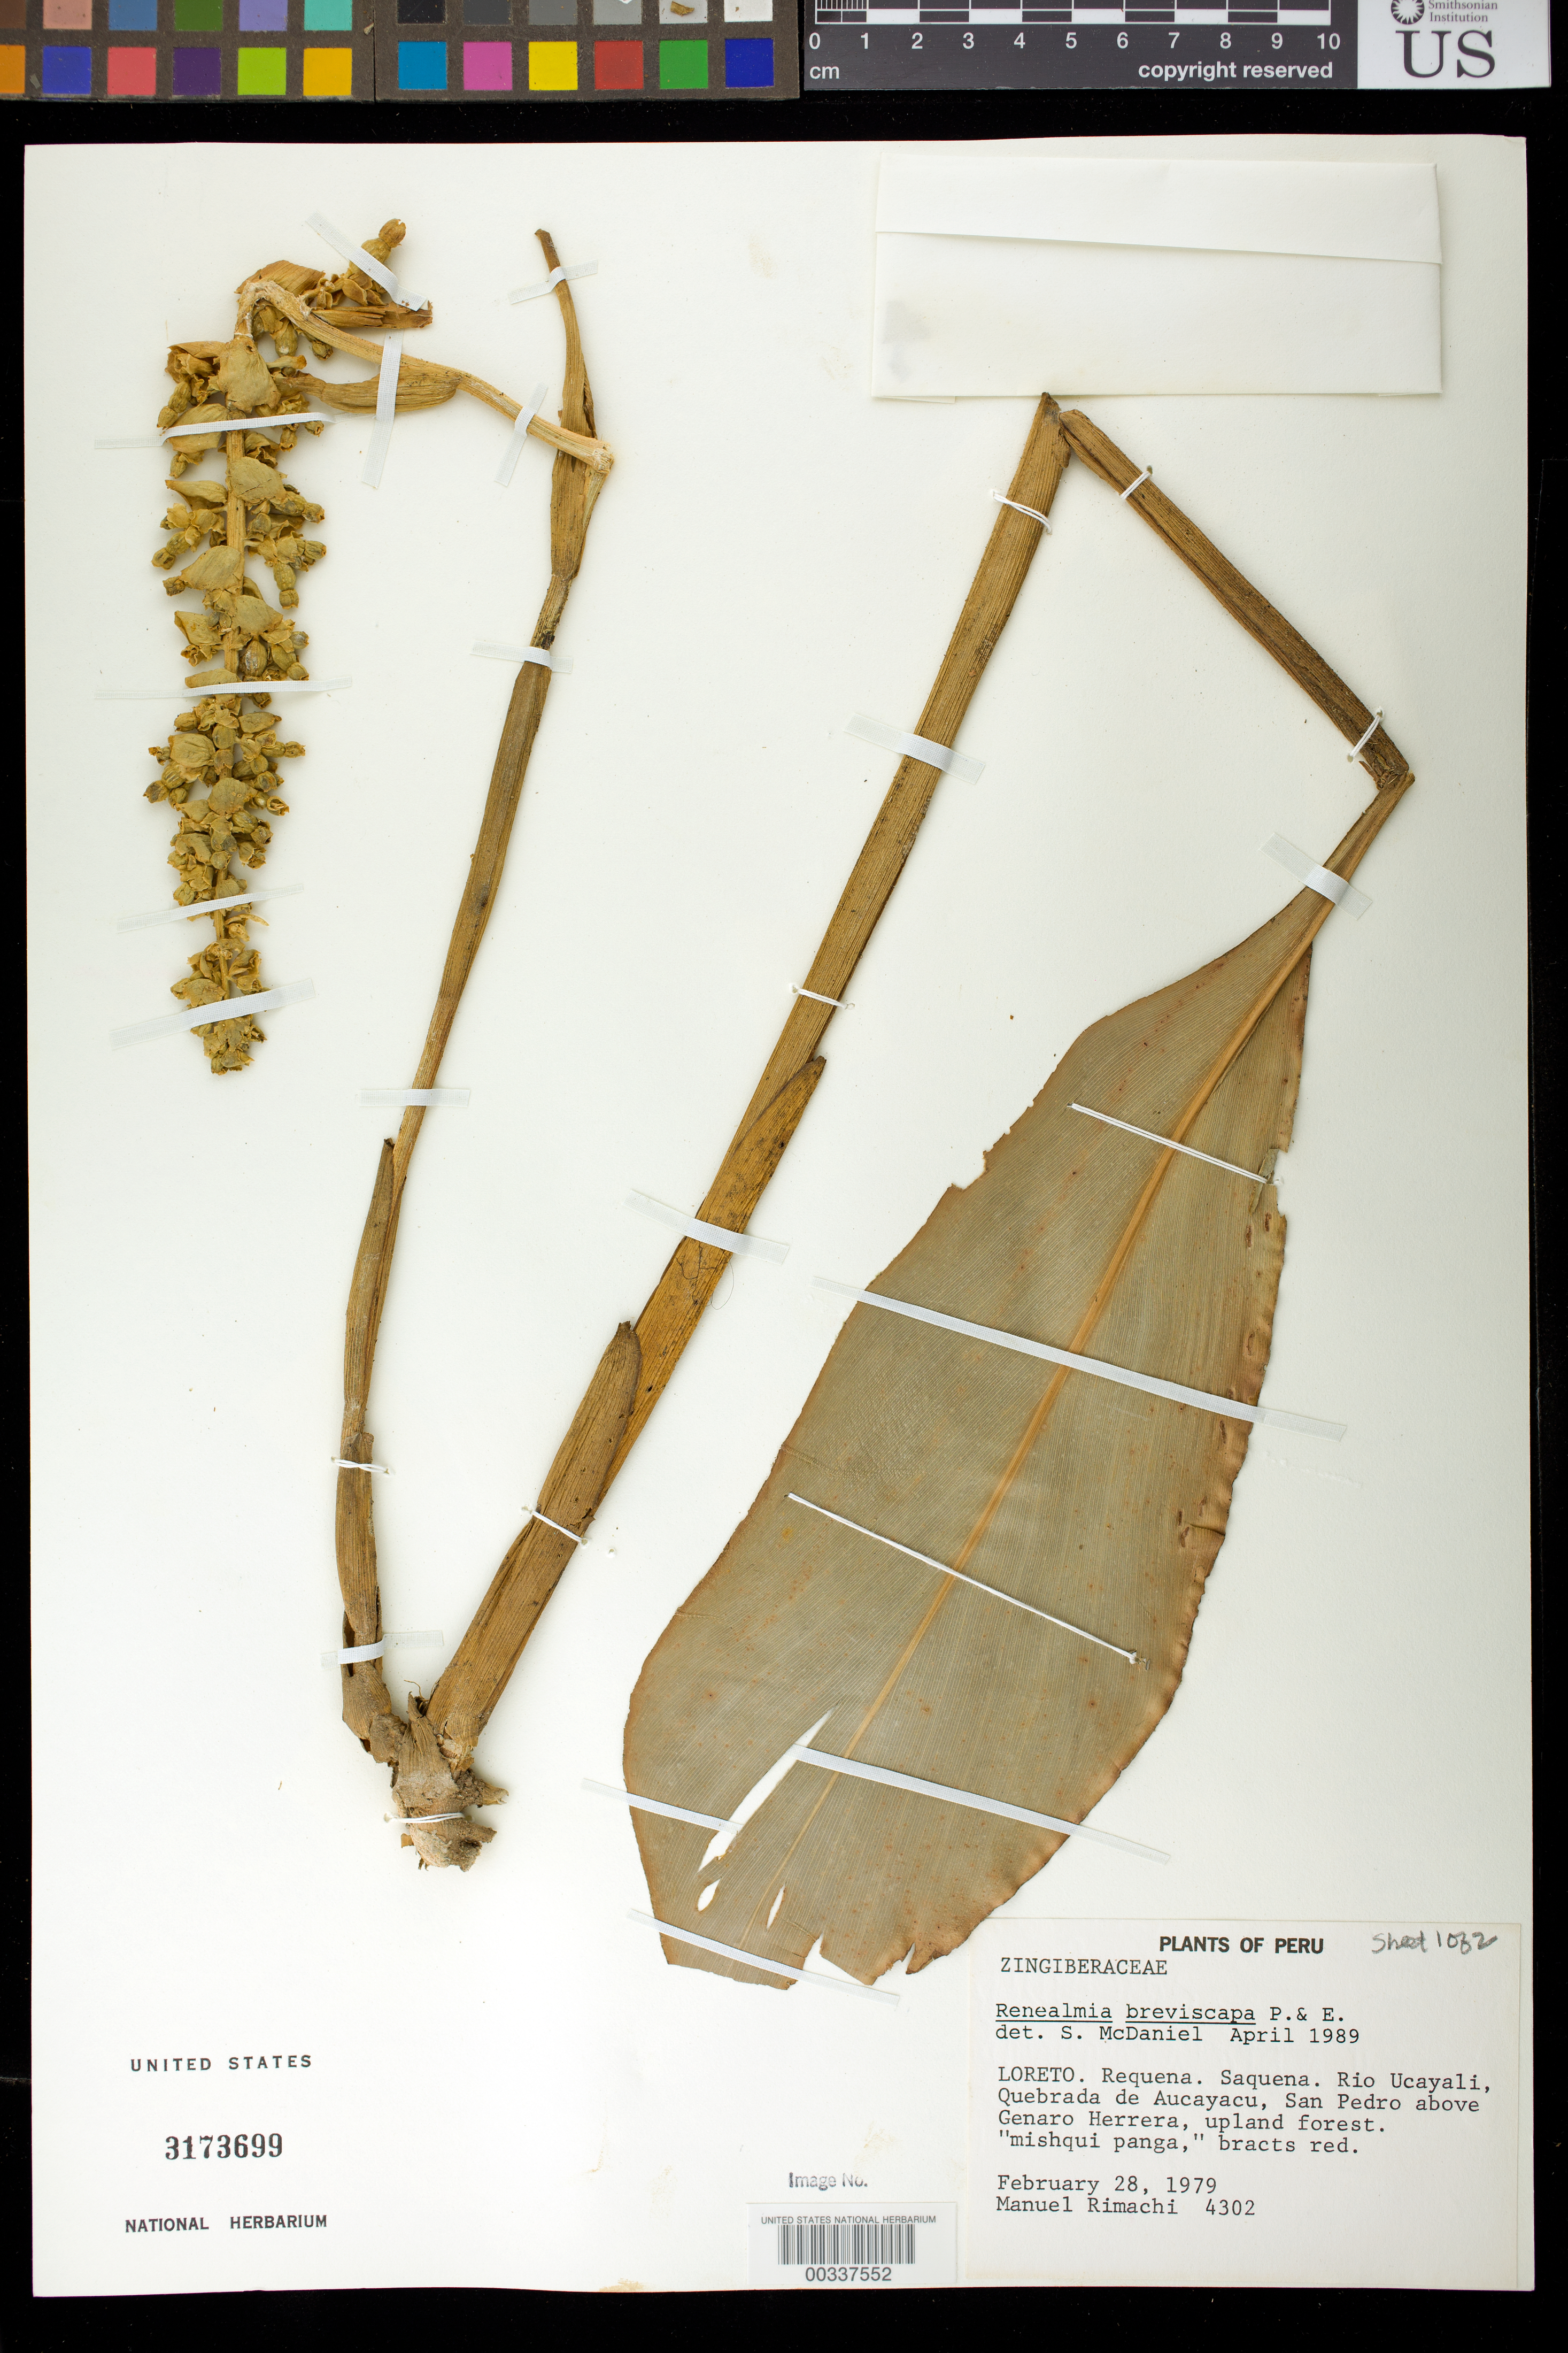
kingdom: Plantae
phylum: Tracheophyta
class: Liliopsida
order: Zingiberales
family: Zingiberaceae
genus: Renealmia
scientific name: Renealmia breviscapa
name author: Poepp. & Endl.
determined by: McDaniel, Sidney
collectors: M. Rimachi Y.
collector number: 4302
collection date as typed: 28 Feb 1979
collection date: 1979-02-28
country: Peru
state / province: Loreto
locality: Requena, saquena, rio ucayali, quebrada de aucayacu, san pedro above genaro herrera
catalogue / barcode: US 3173699